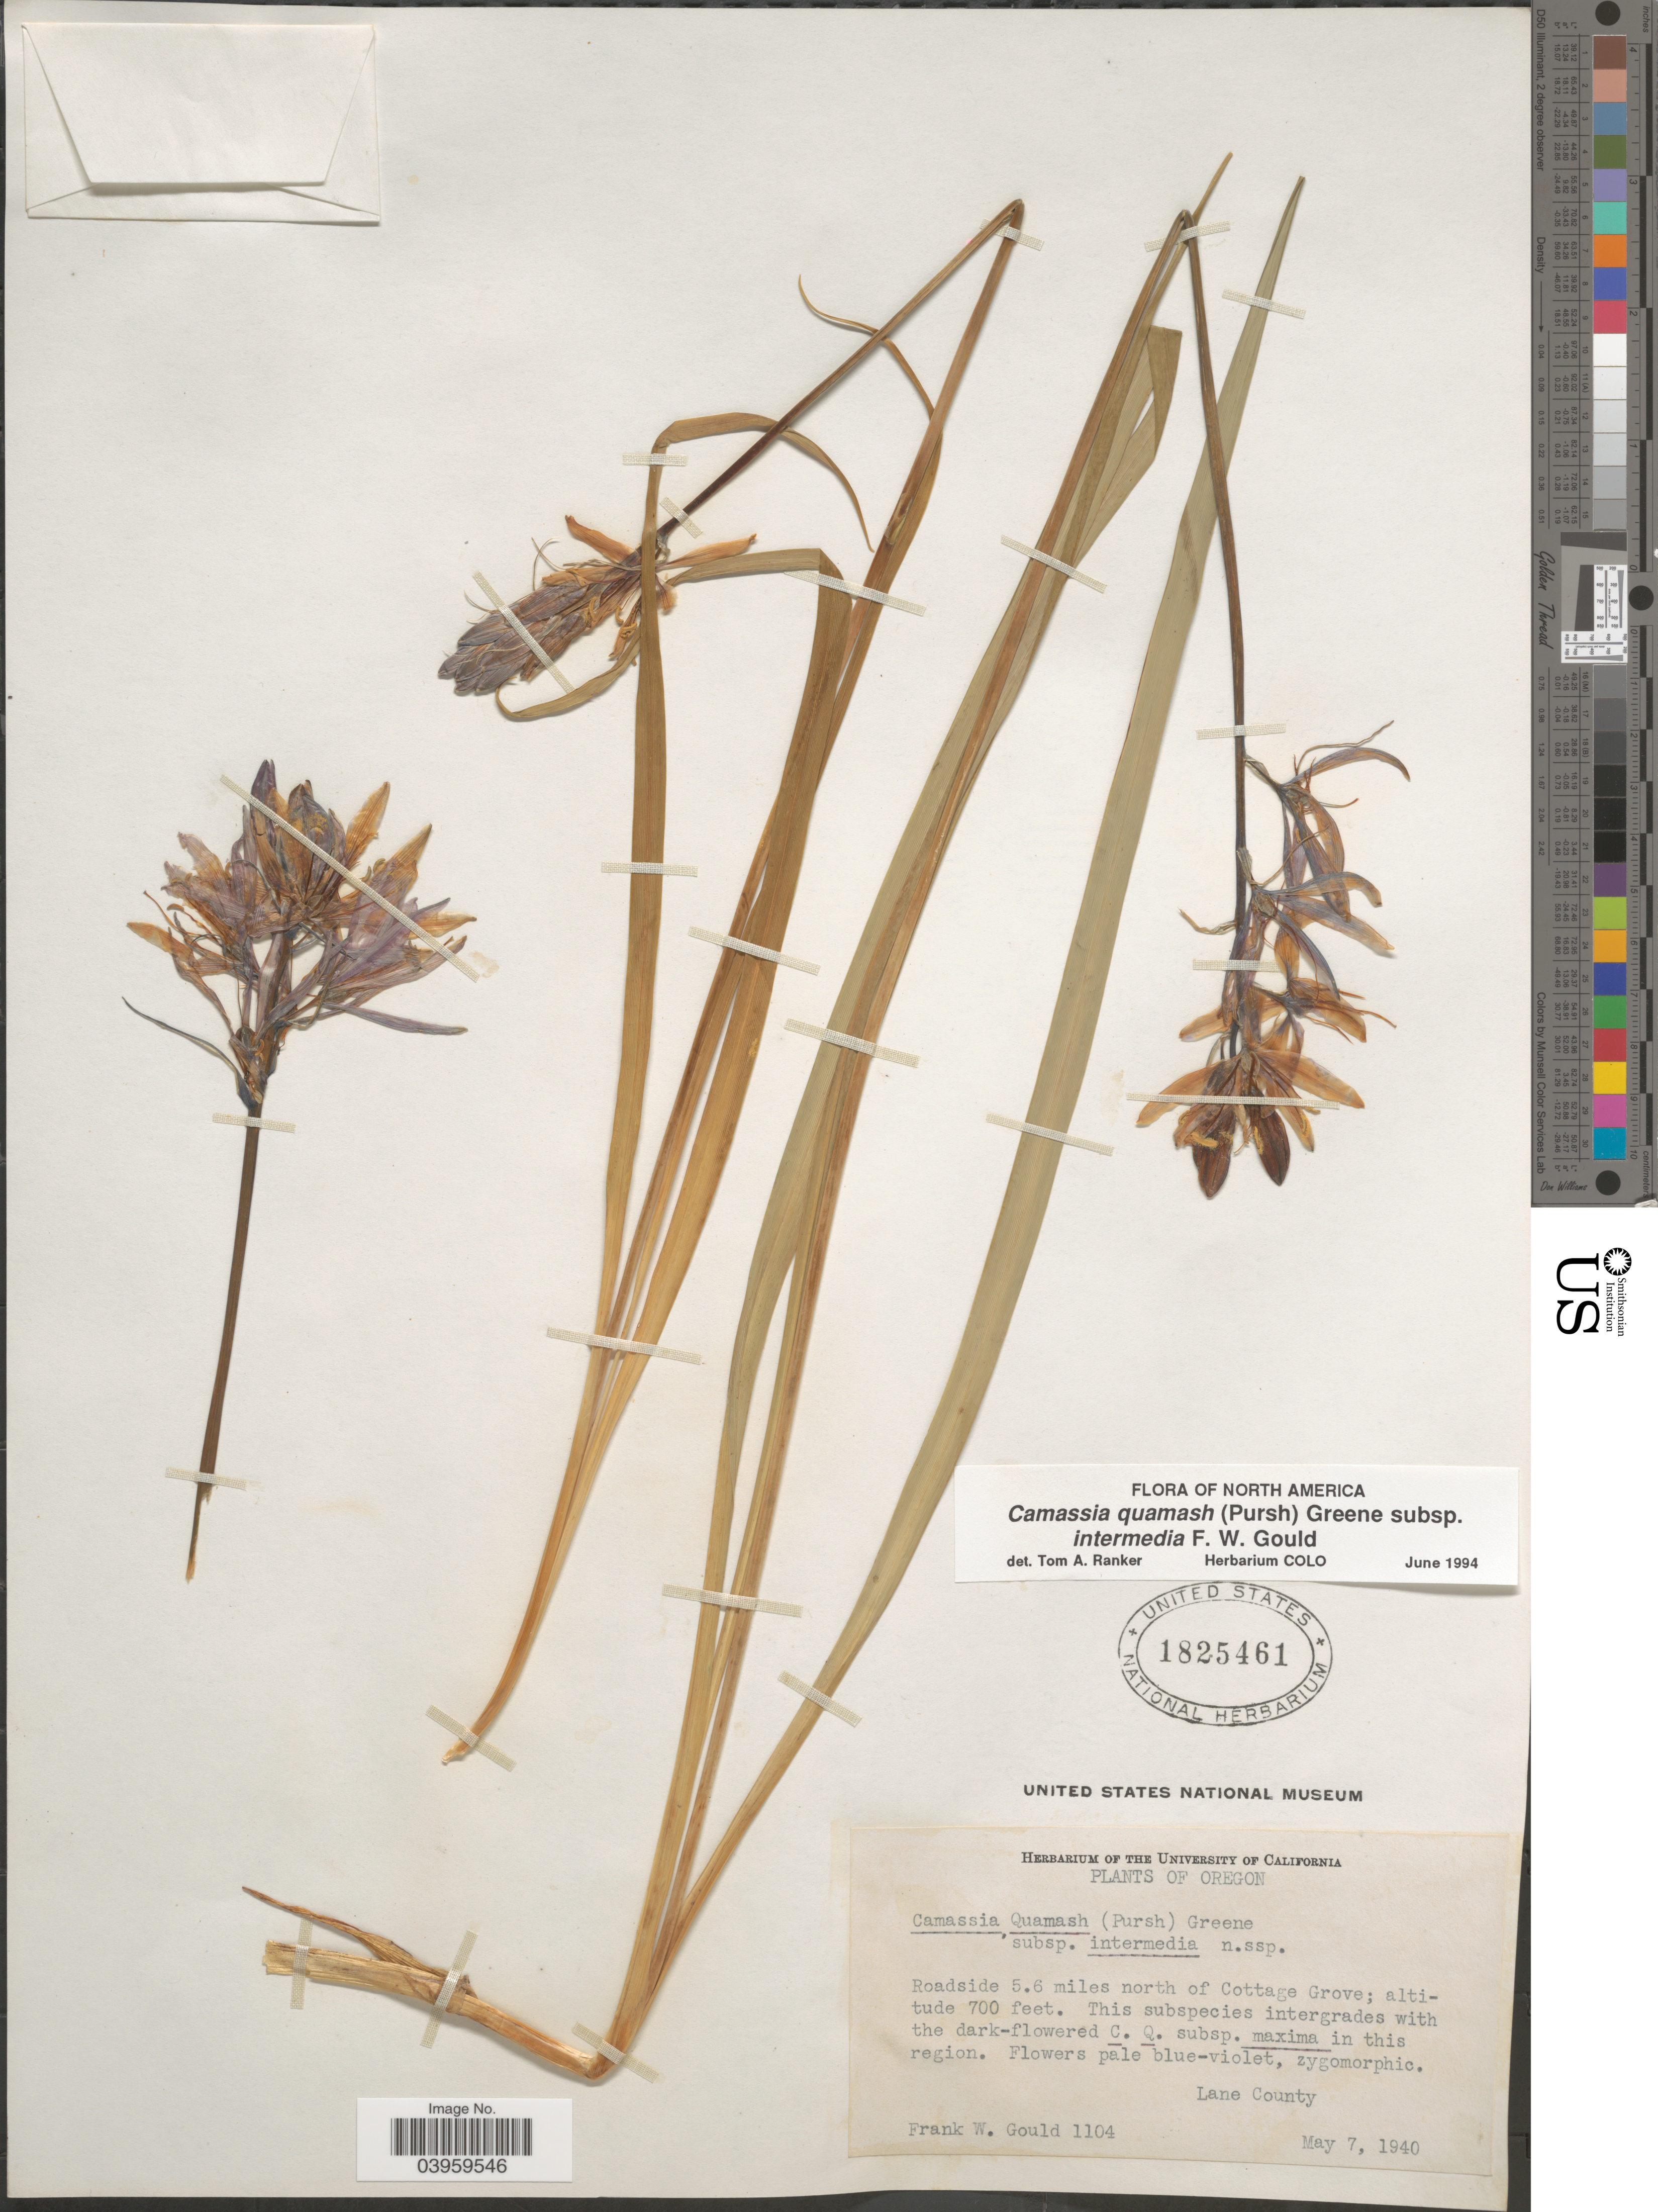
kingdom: Plantae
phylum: Tracheophyta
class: Liliopsida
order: Asparagales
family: Asparagaceae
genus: Camassia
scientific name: Camassia quamash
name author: (Pursh) Greene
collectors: F. W. Gould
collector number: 1104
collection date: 1940-05-07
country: United States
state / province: Oregon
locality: Roadside 5.6 miles north of Cottage Grove. Lane County.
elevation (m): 213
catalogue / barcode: US 1825461